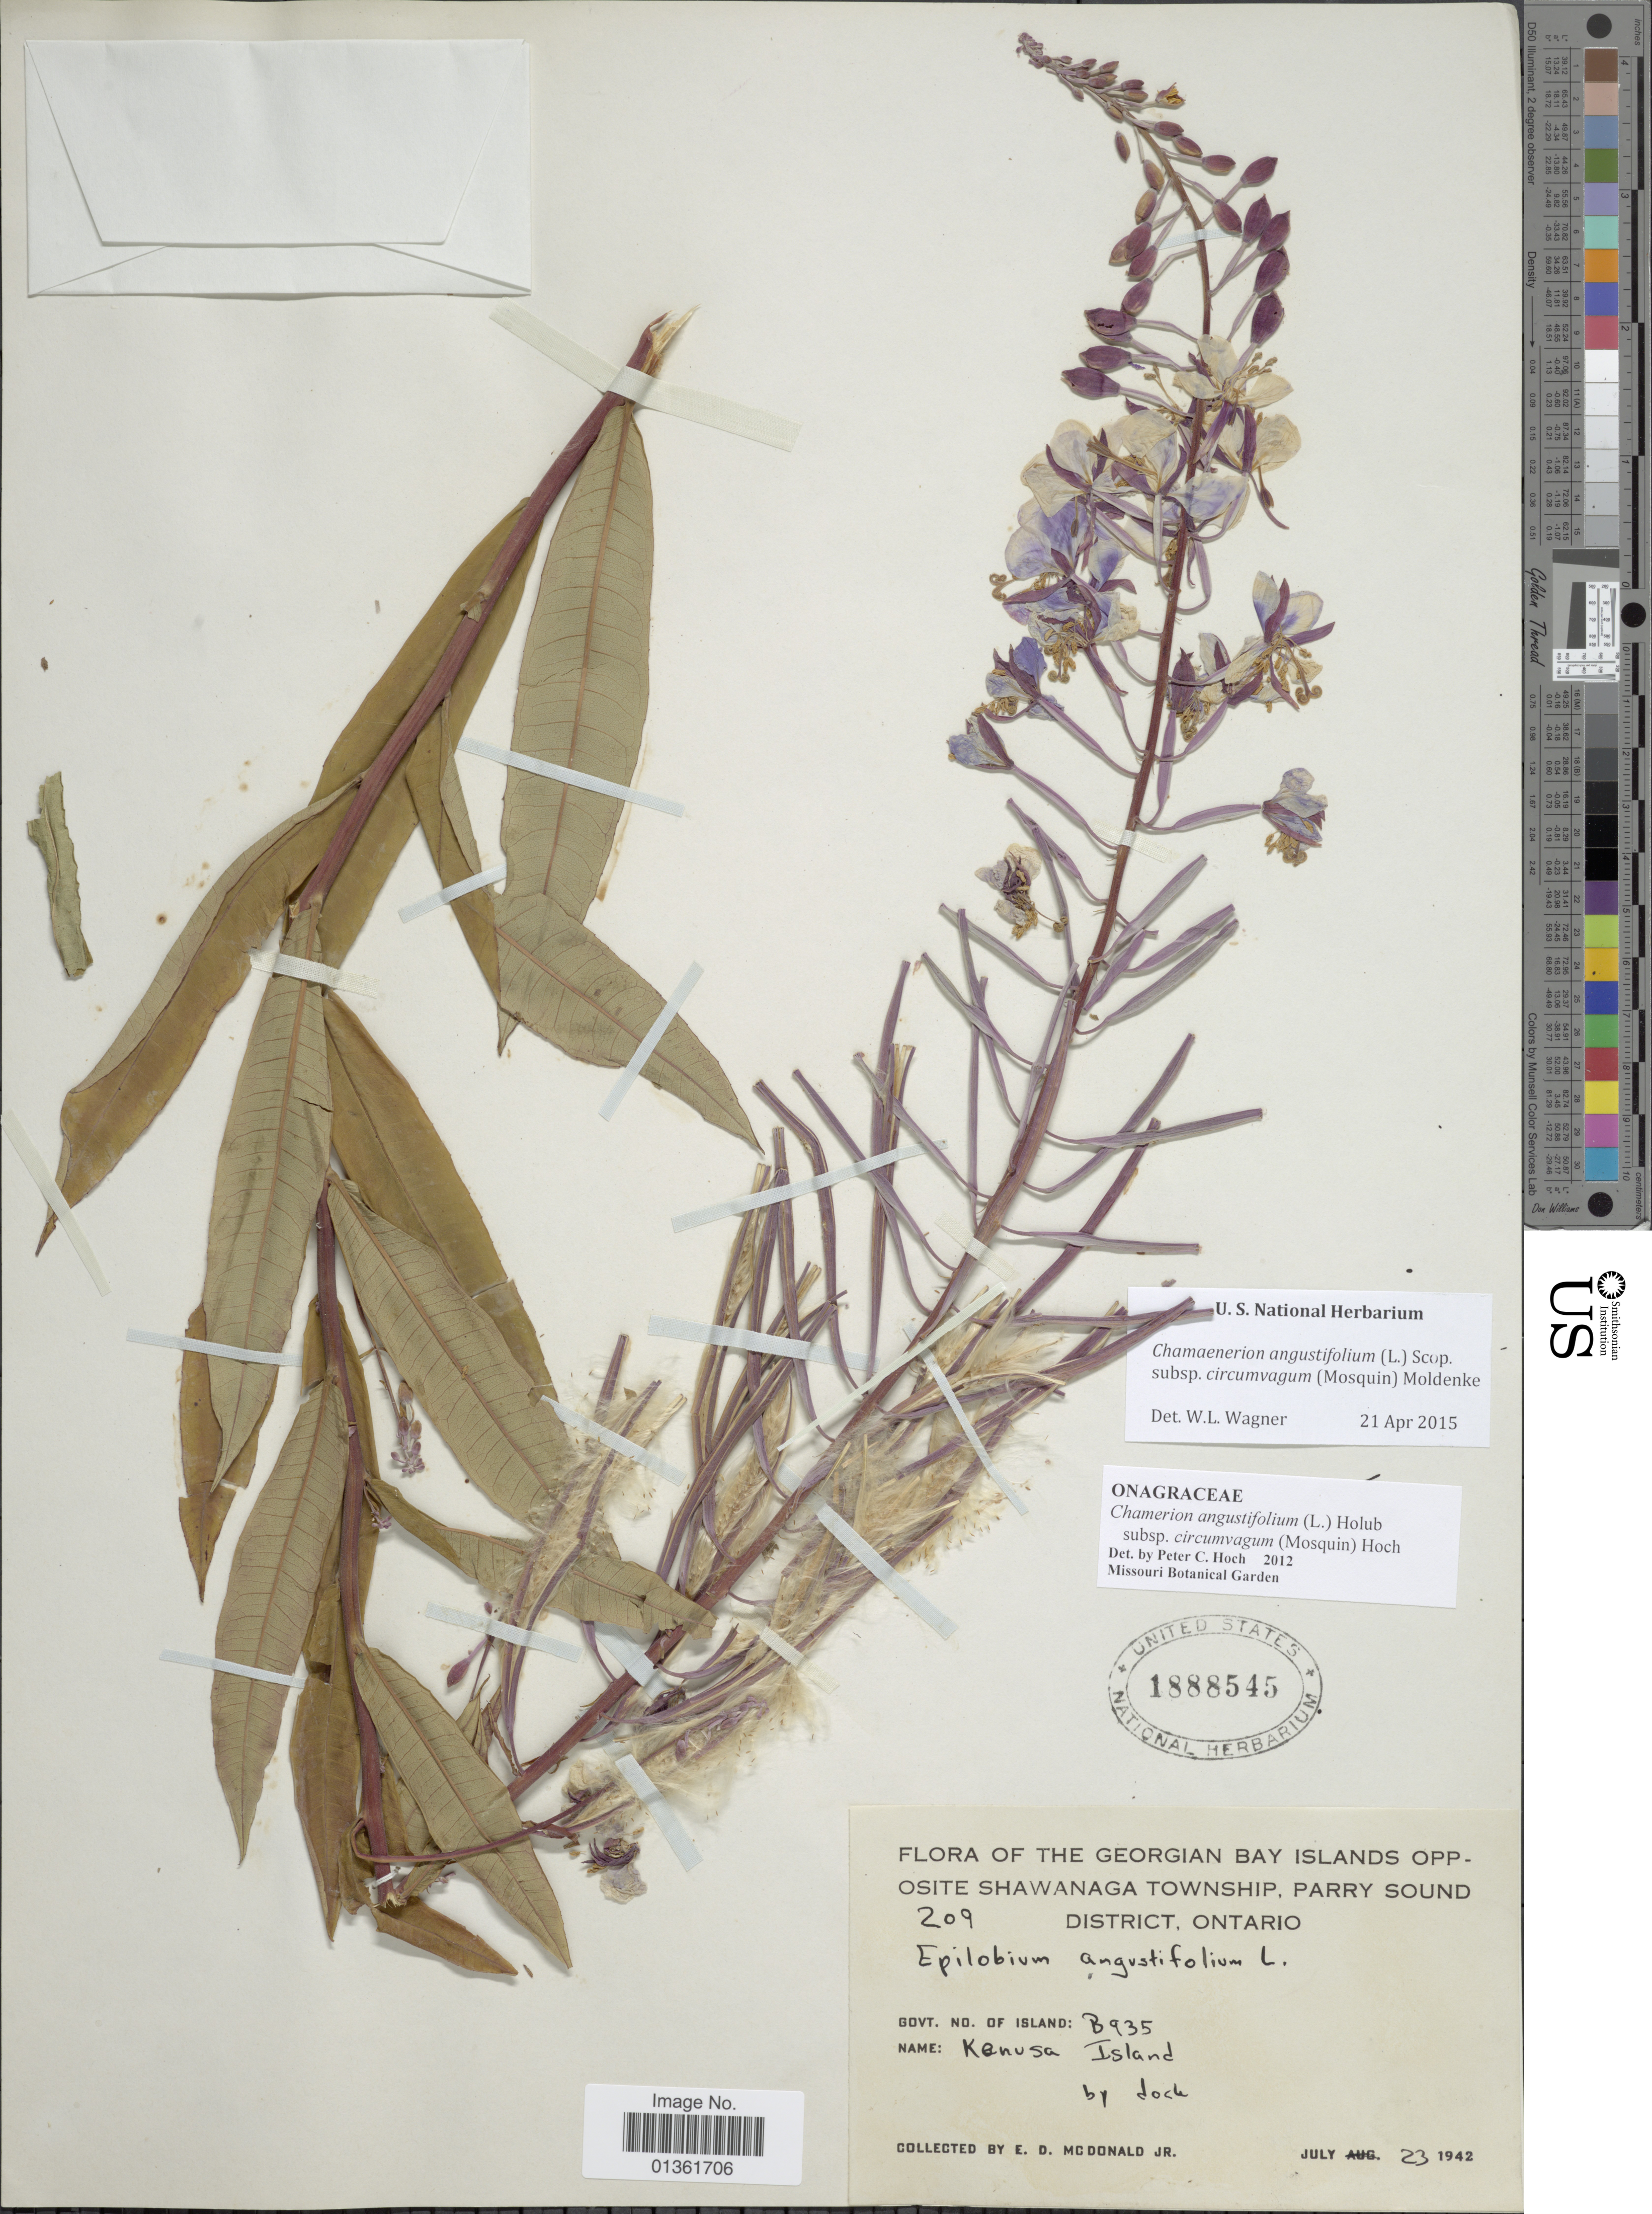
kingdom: Plantae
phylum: Tracheophyta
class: Magnoliopsida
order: Myrtales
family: Onagraceae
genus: Chamaenerion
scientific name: Chamaenerion angustifolium subsp. circumvagum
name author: (Mosquin) Moldenke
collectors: E. D. McDonald Jr.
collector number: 209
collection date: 1942-07-23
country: Canada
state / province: Ontario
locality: Georgian Bay Island opposite Shawanaga Township, Parry Sound District. Govt. No. of Island: B935. Kenusa Island by dock.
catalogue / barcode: US 1888545